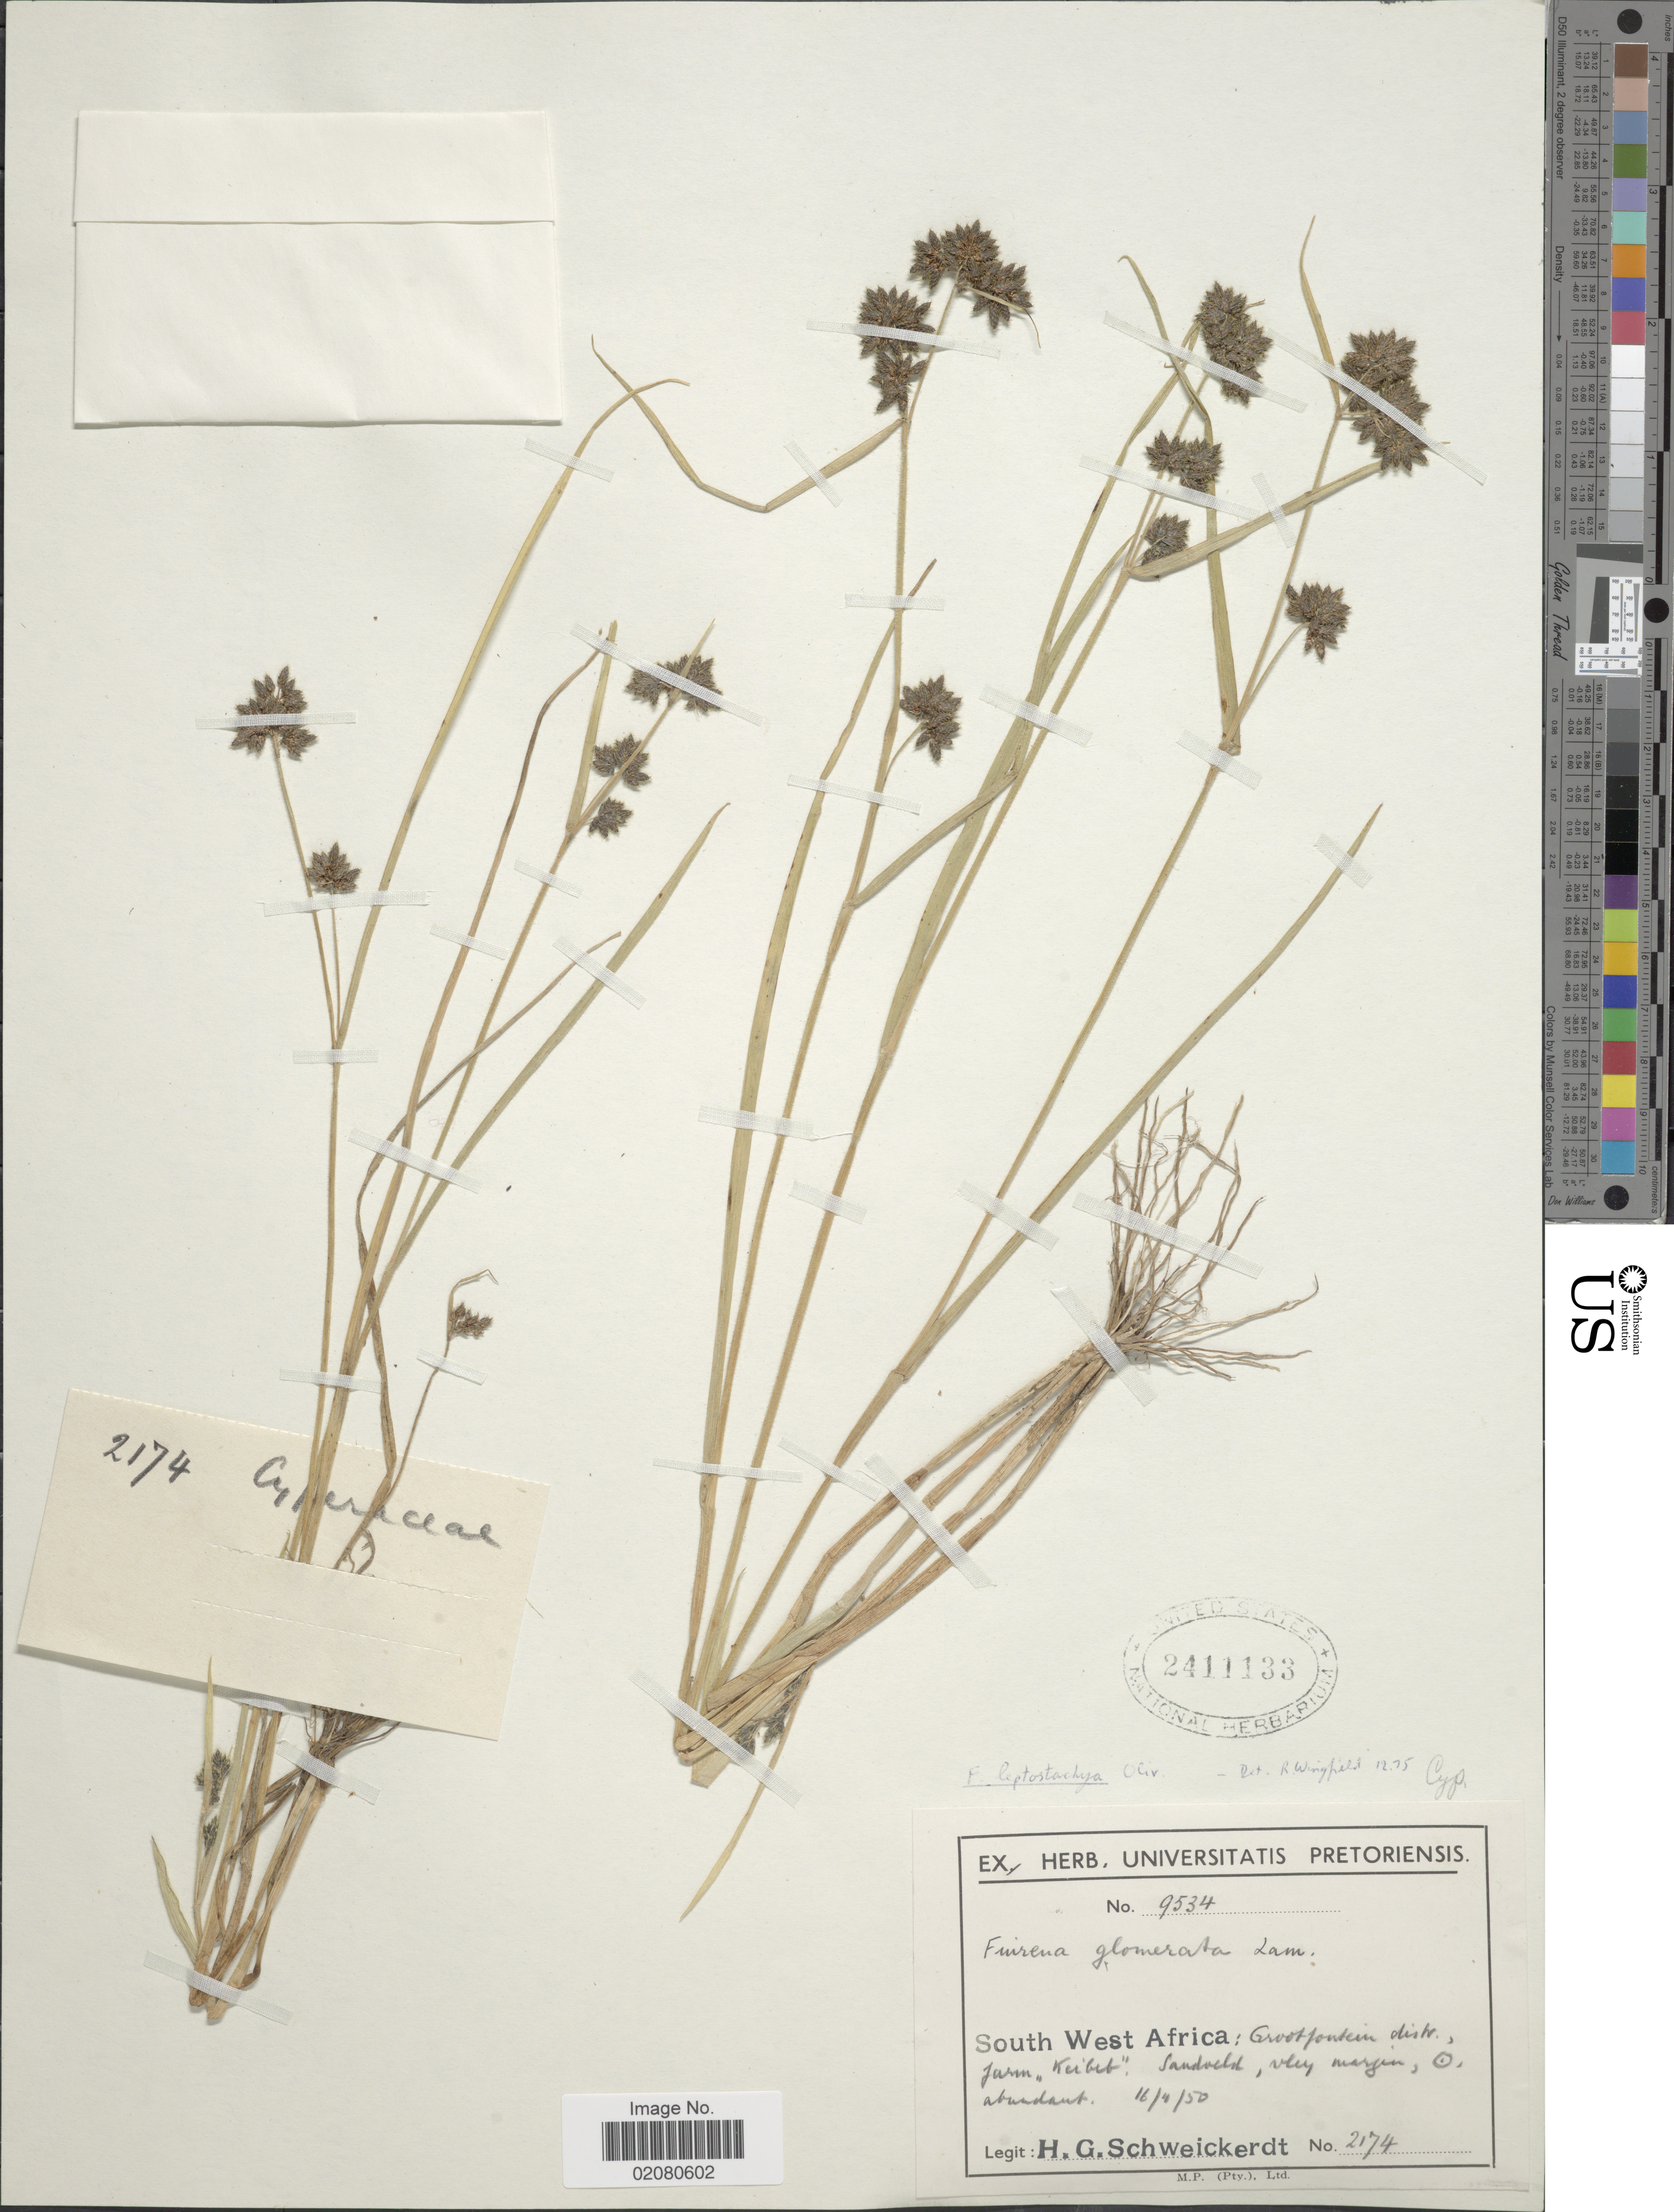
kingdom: Plantae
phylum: Tracheophyta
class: Liliopsida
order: Poales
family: Cyperaceae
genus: Fuirena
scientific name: Fuirena leptostachya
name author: Oliv.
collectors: H. Schweickerdt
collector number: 2174/9534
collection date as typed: Transcribed d/m/y: 16/4/50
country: Namibia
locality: South-West Africa: Grootfontein distri. farm Keibet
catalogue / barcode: US 2411133